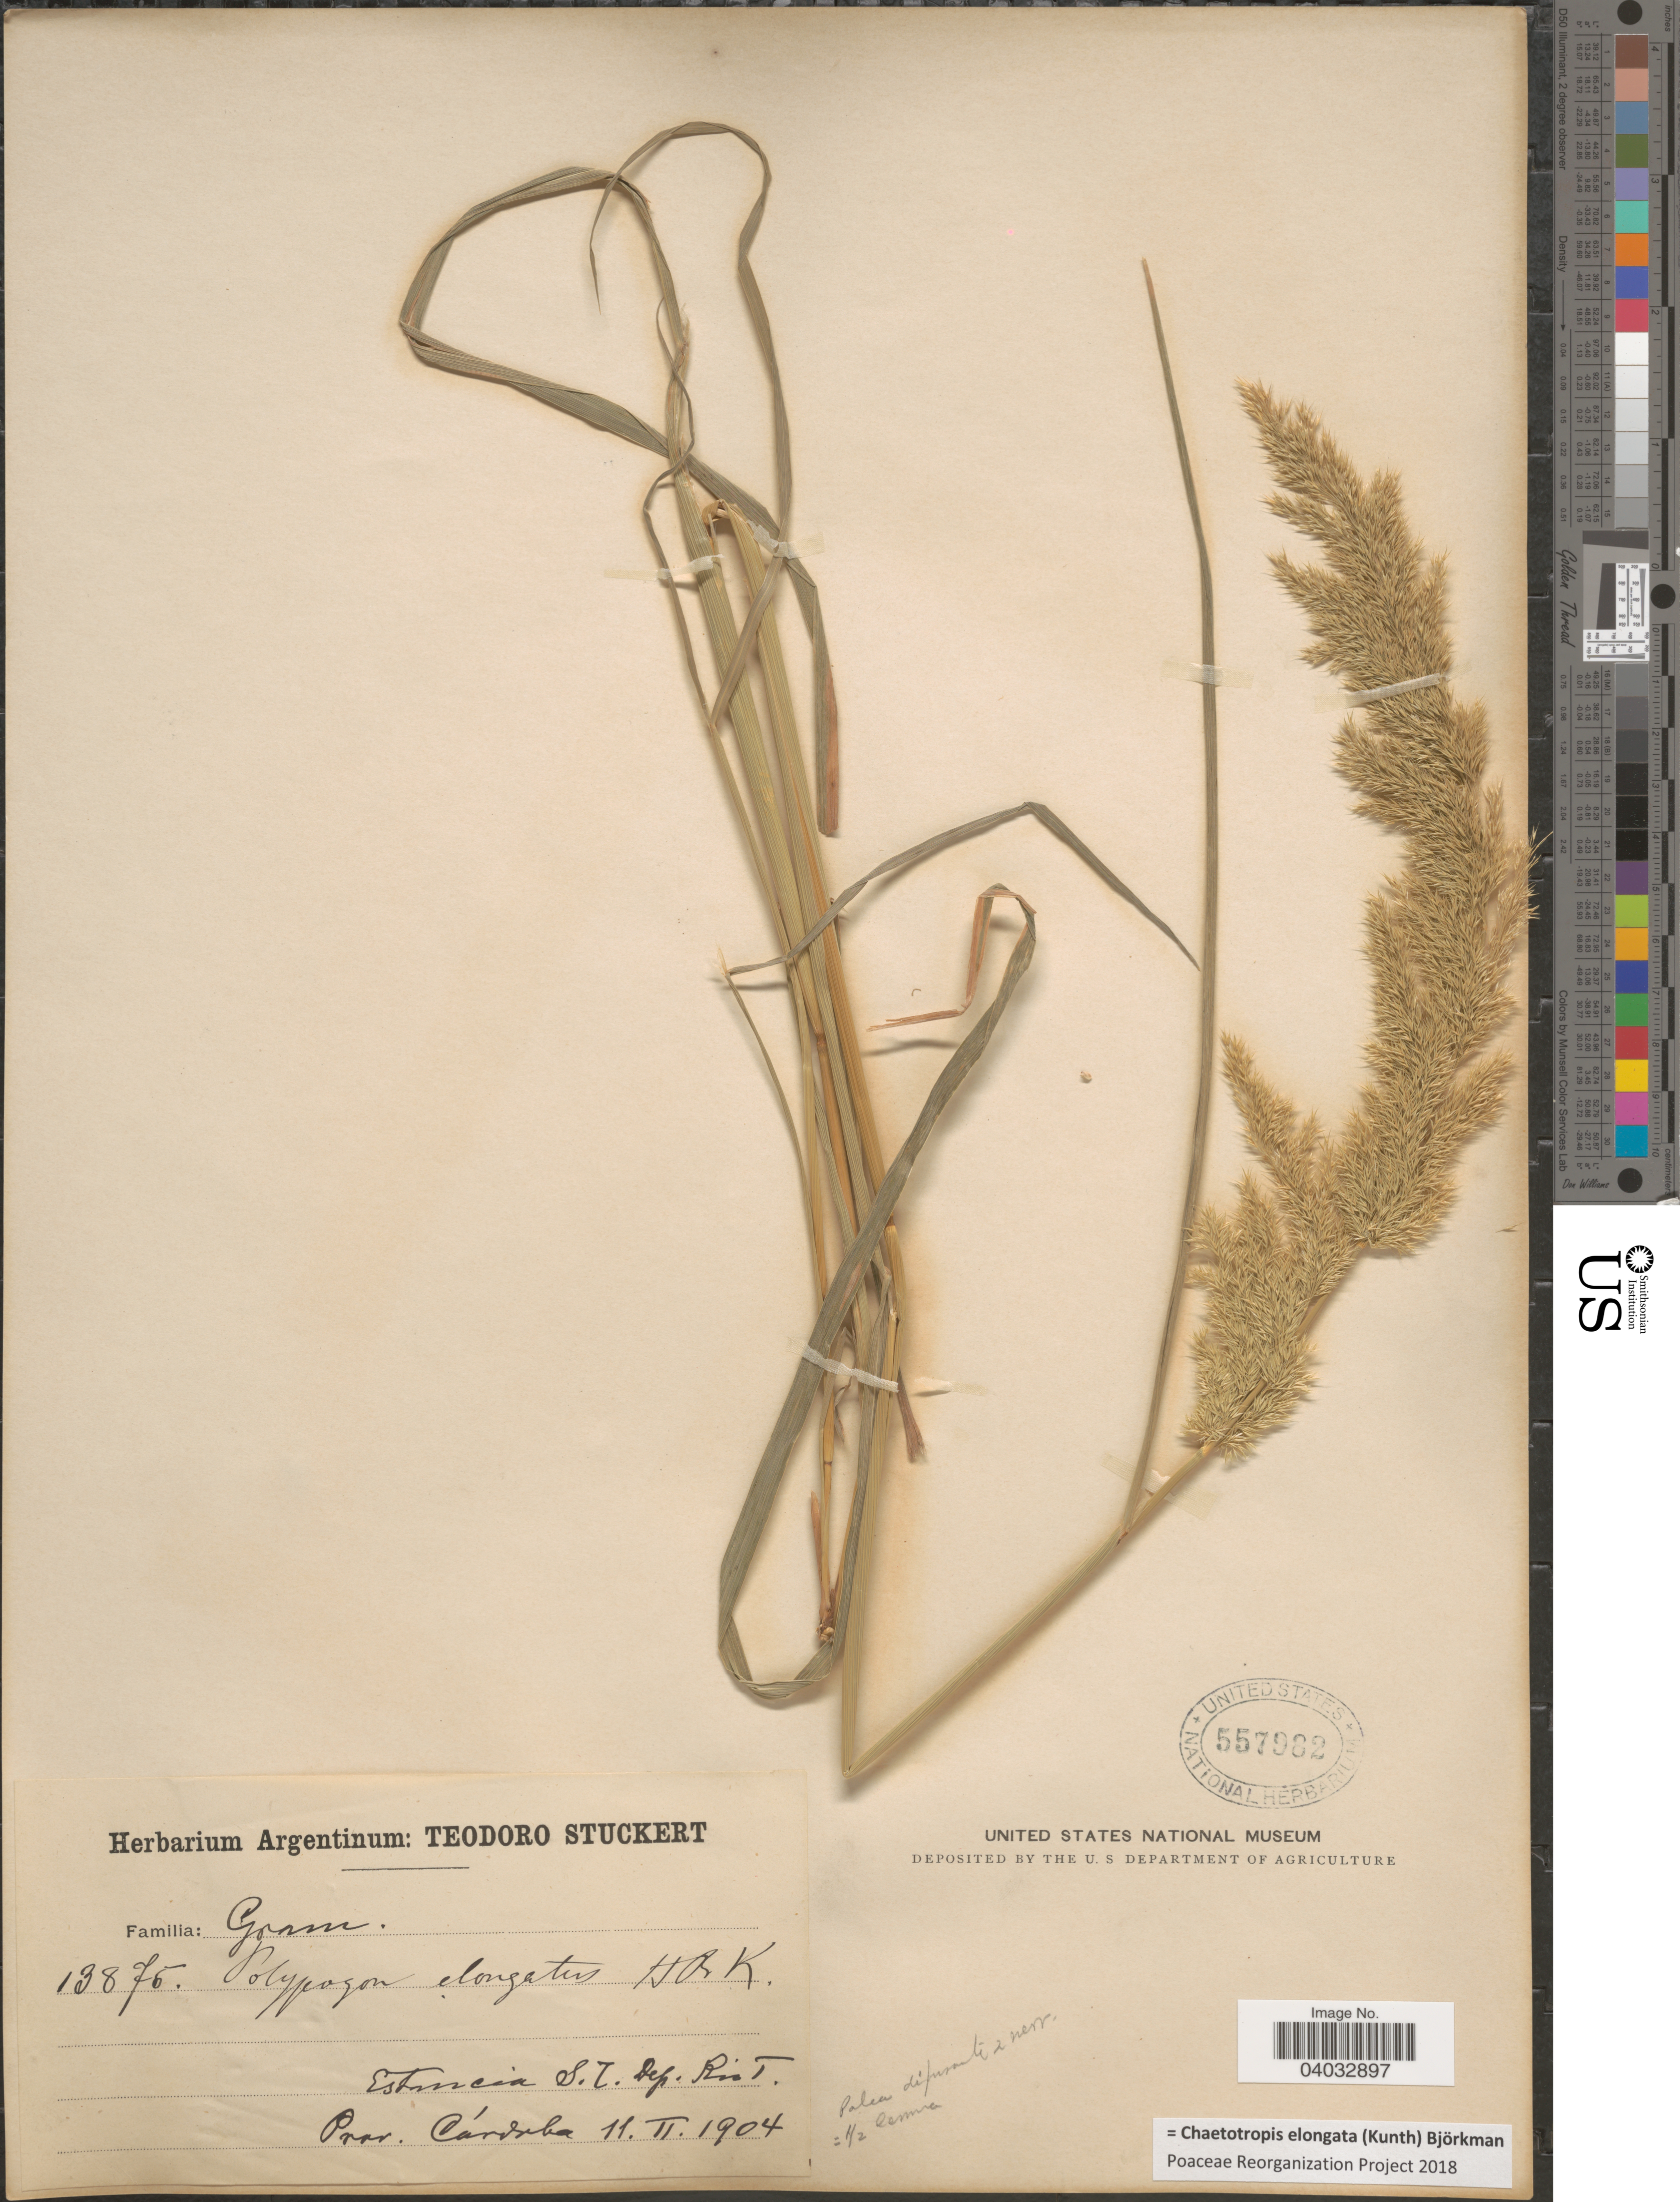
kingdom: Plantae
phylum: Tracheophyta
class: Liliopsida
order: Poales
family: Poaceae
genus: Chaetotropis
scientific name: Chaetotropis elongata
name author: (Kunth) Björkman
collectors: T. Stuckert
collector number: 13875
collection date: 1904-02-11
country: Argentina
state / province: Cordoba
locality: Estancia S.T. Dep. Rio T.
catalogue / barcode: US 557982